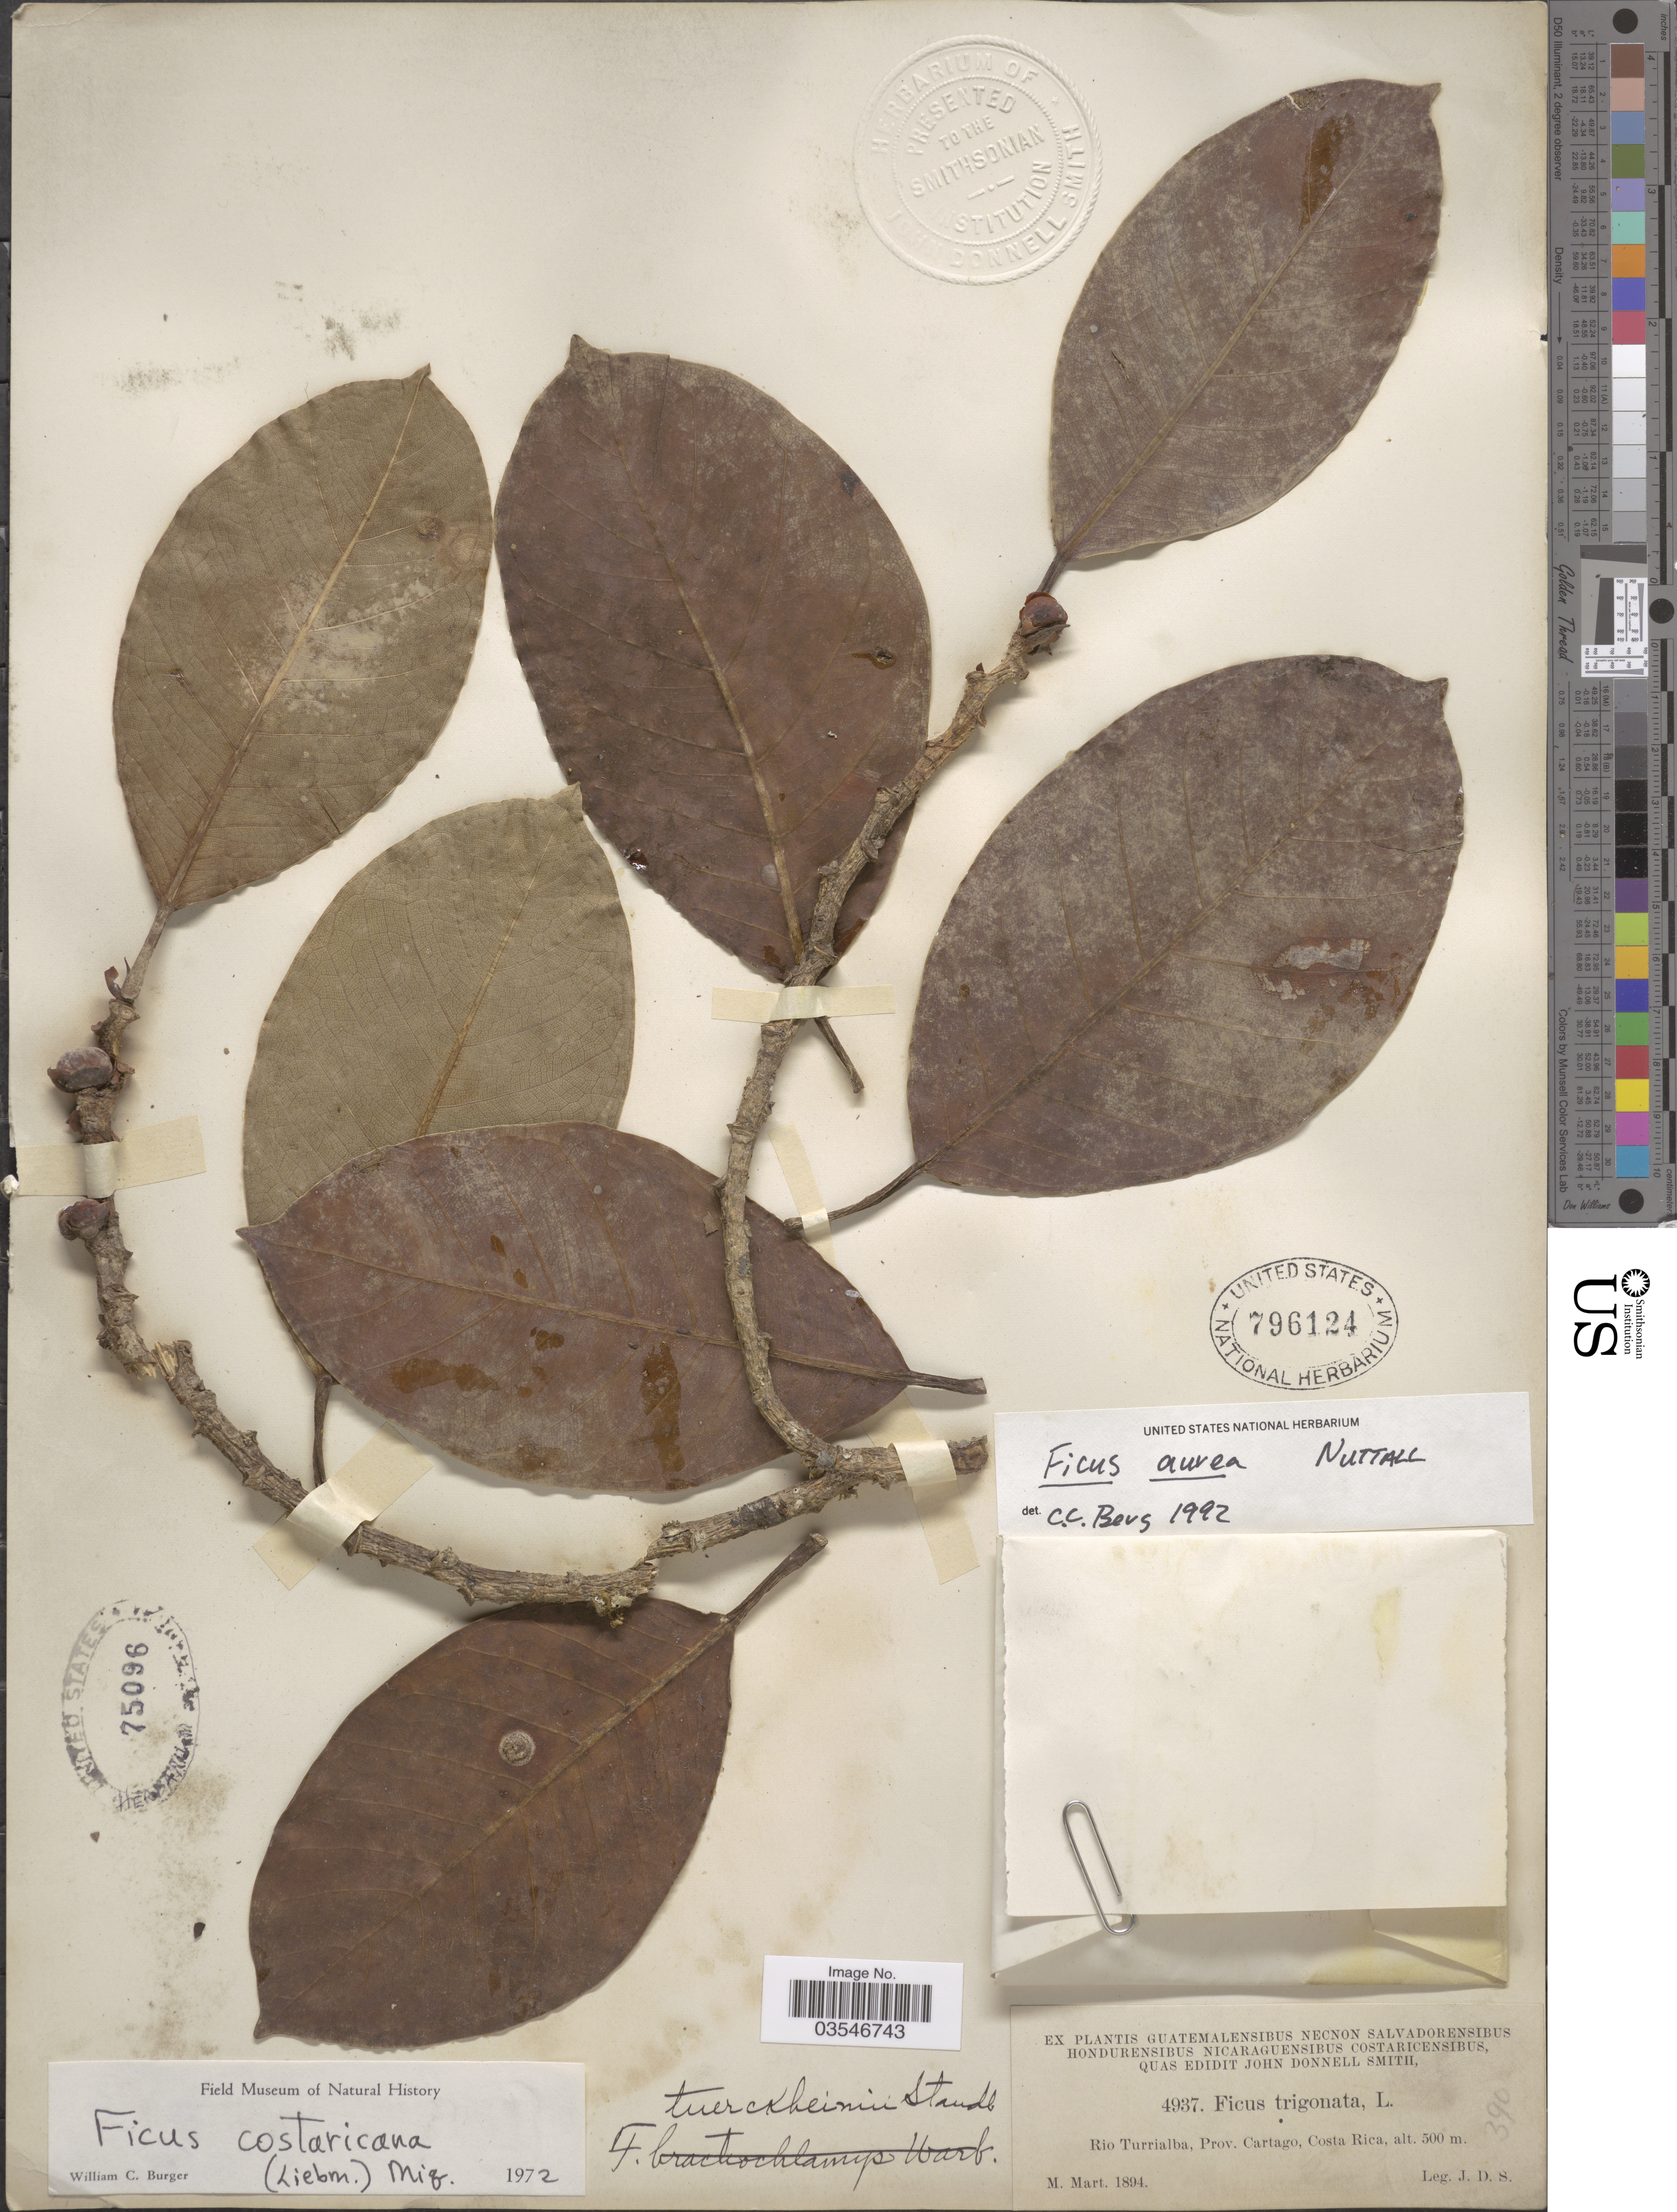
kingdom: Plantae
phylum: Tracheophyta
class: Magnoliopsida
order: Rosales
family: Moraceae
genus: Ficus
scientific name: Ficus aurea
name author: Nutt.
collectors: J. Donnell Smith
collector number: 4937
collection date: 1894-03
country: Costa Rica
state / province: Cartago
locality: Rio Turrialba.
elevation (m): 500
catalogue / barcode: US 796124